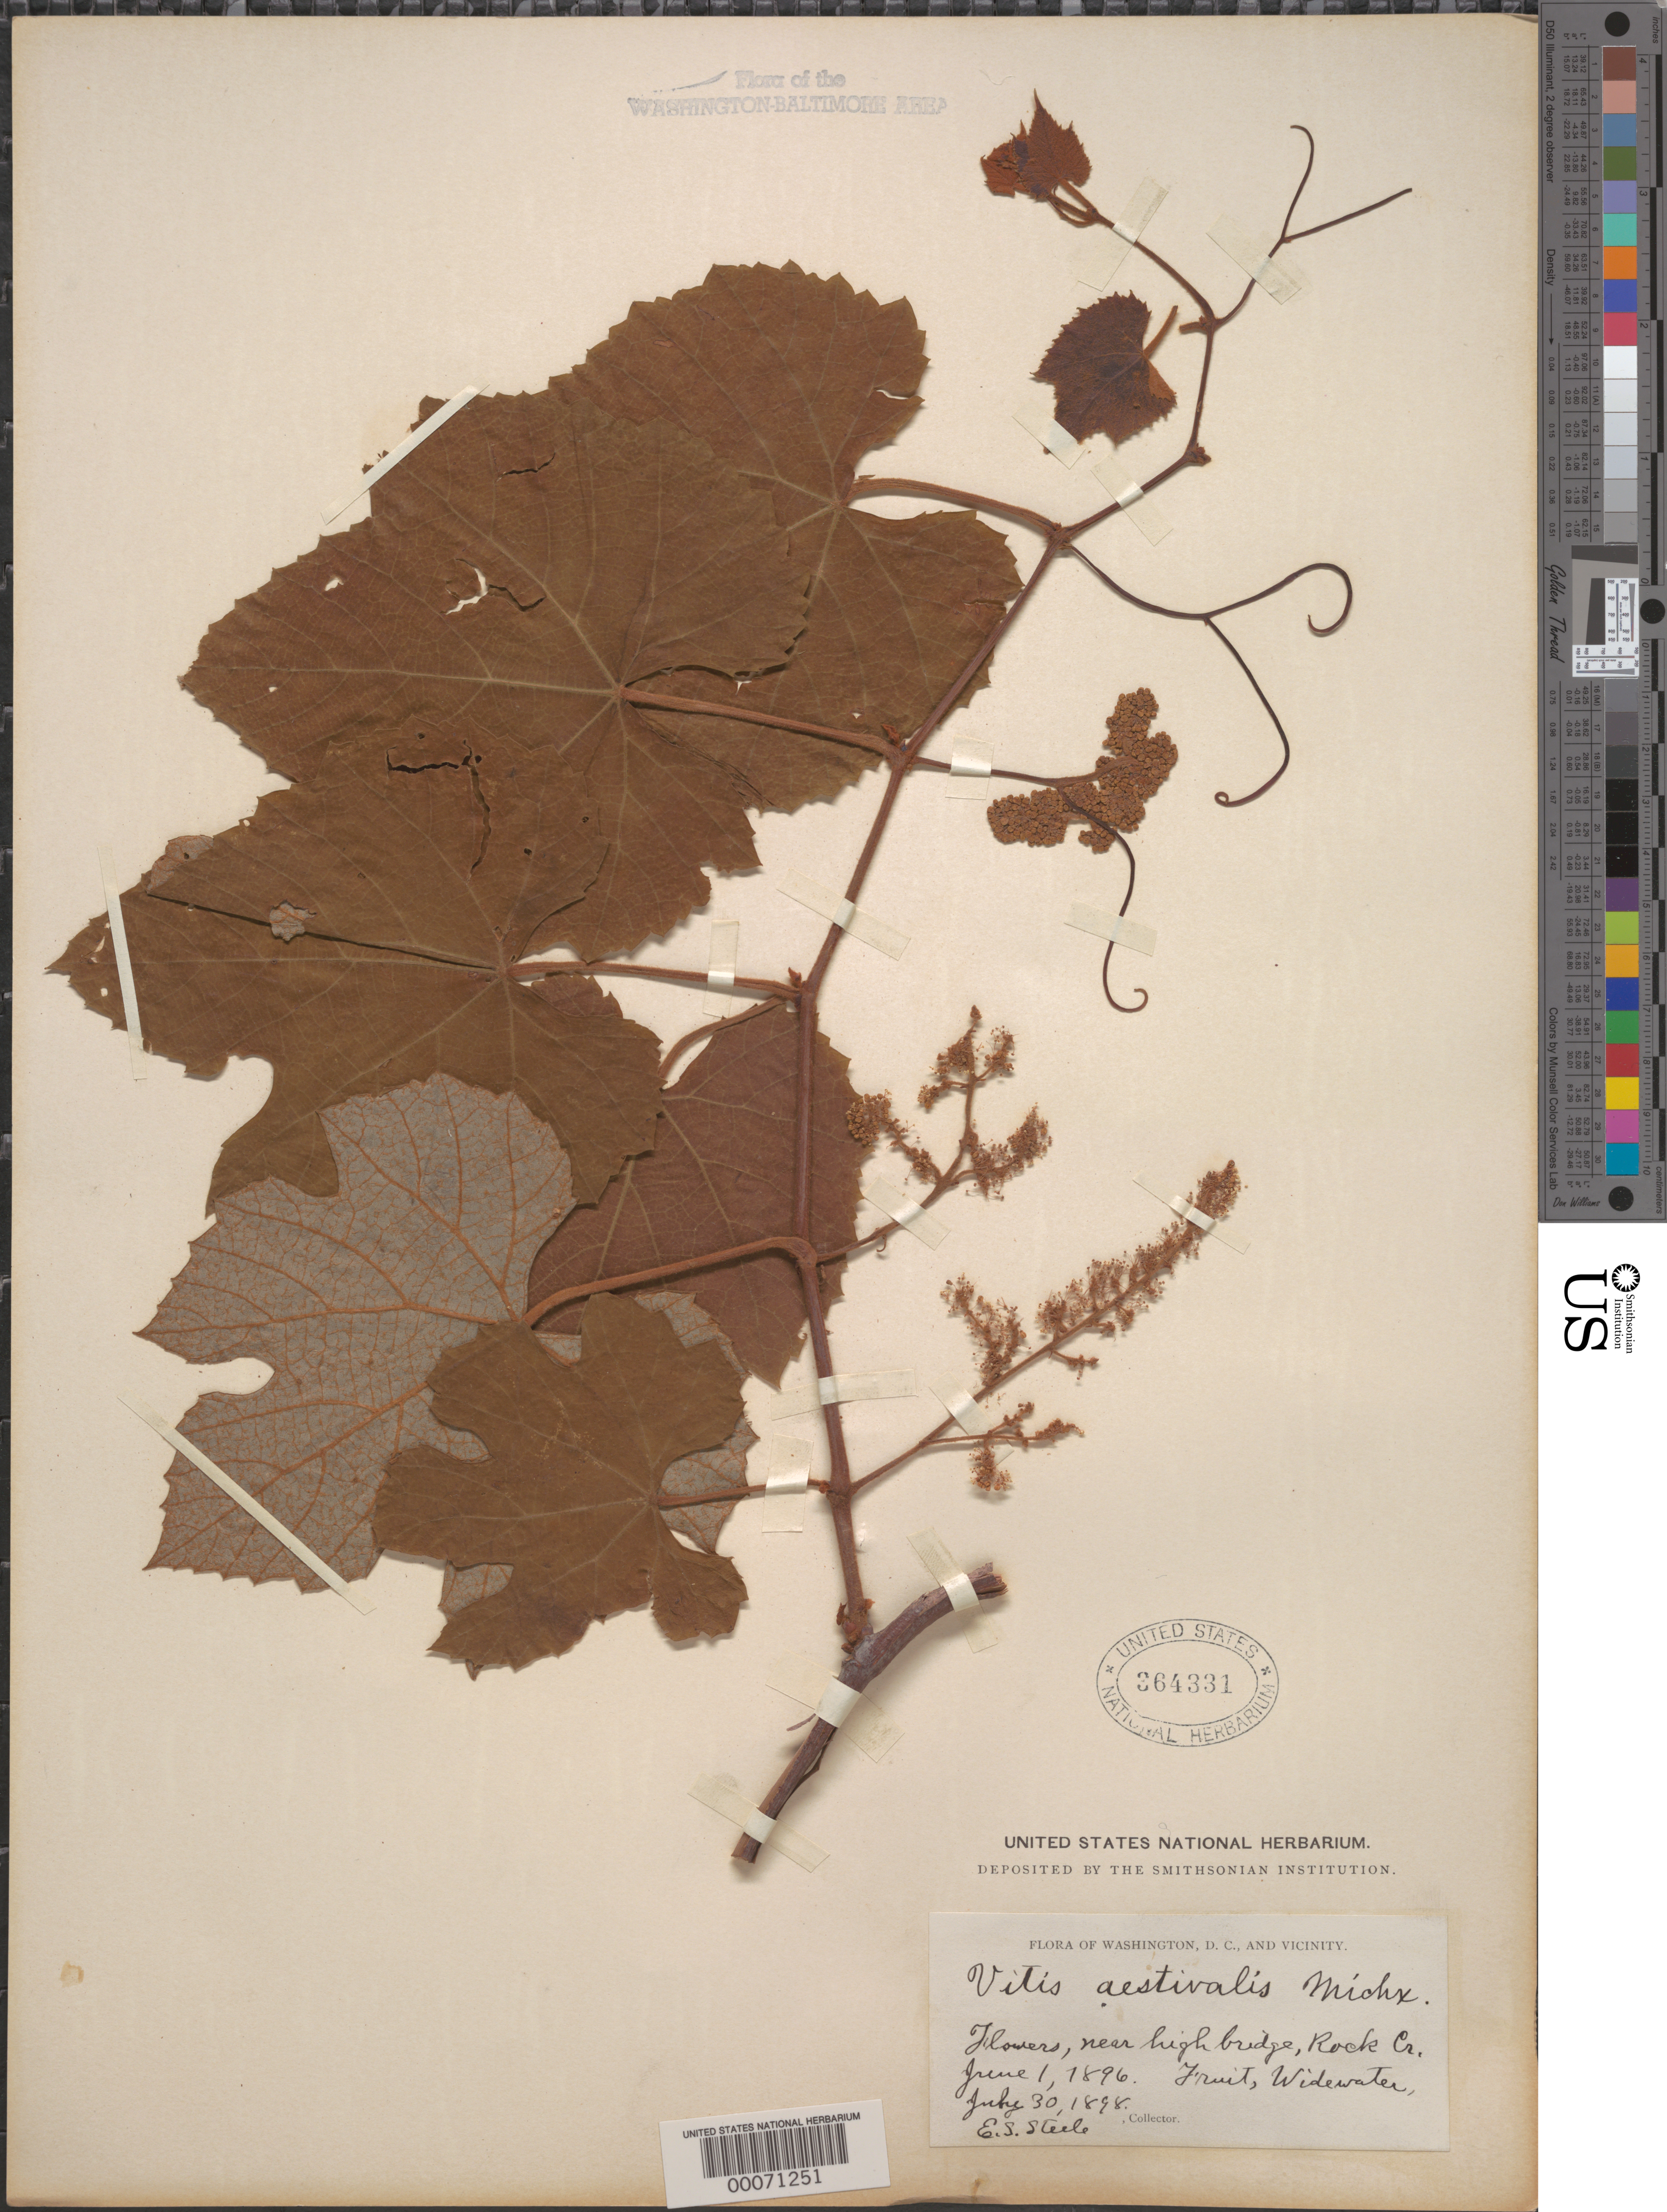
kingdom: Plantae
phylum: Tracheophyta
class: Magnoliopsida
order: Vitales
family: Vitaceae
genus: Vitis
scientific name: Vitis aestivalis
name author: Michx.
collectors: E. Steele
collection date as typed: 01 Jun 1896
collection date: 1896-06-01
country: United States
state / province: District of Columbia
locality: Rock Creek Rock Creek Park and vicinity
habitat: Near high bridge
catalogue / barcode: US 364331